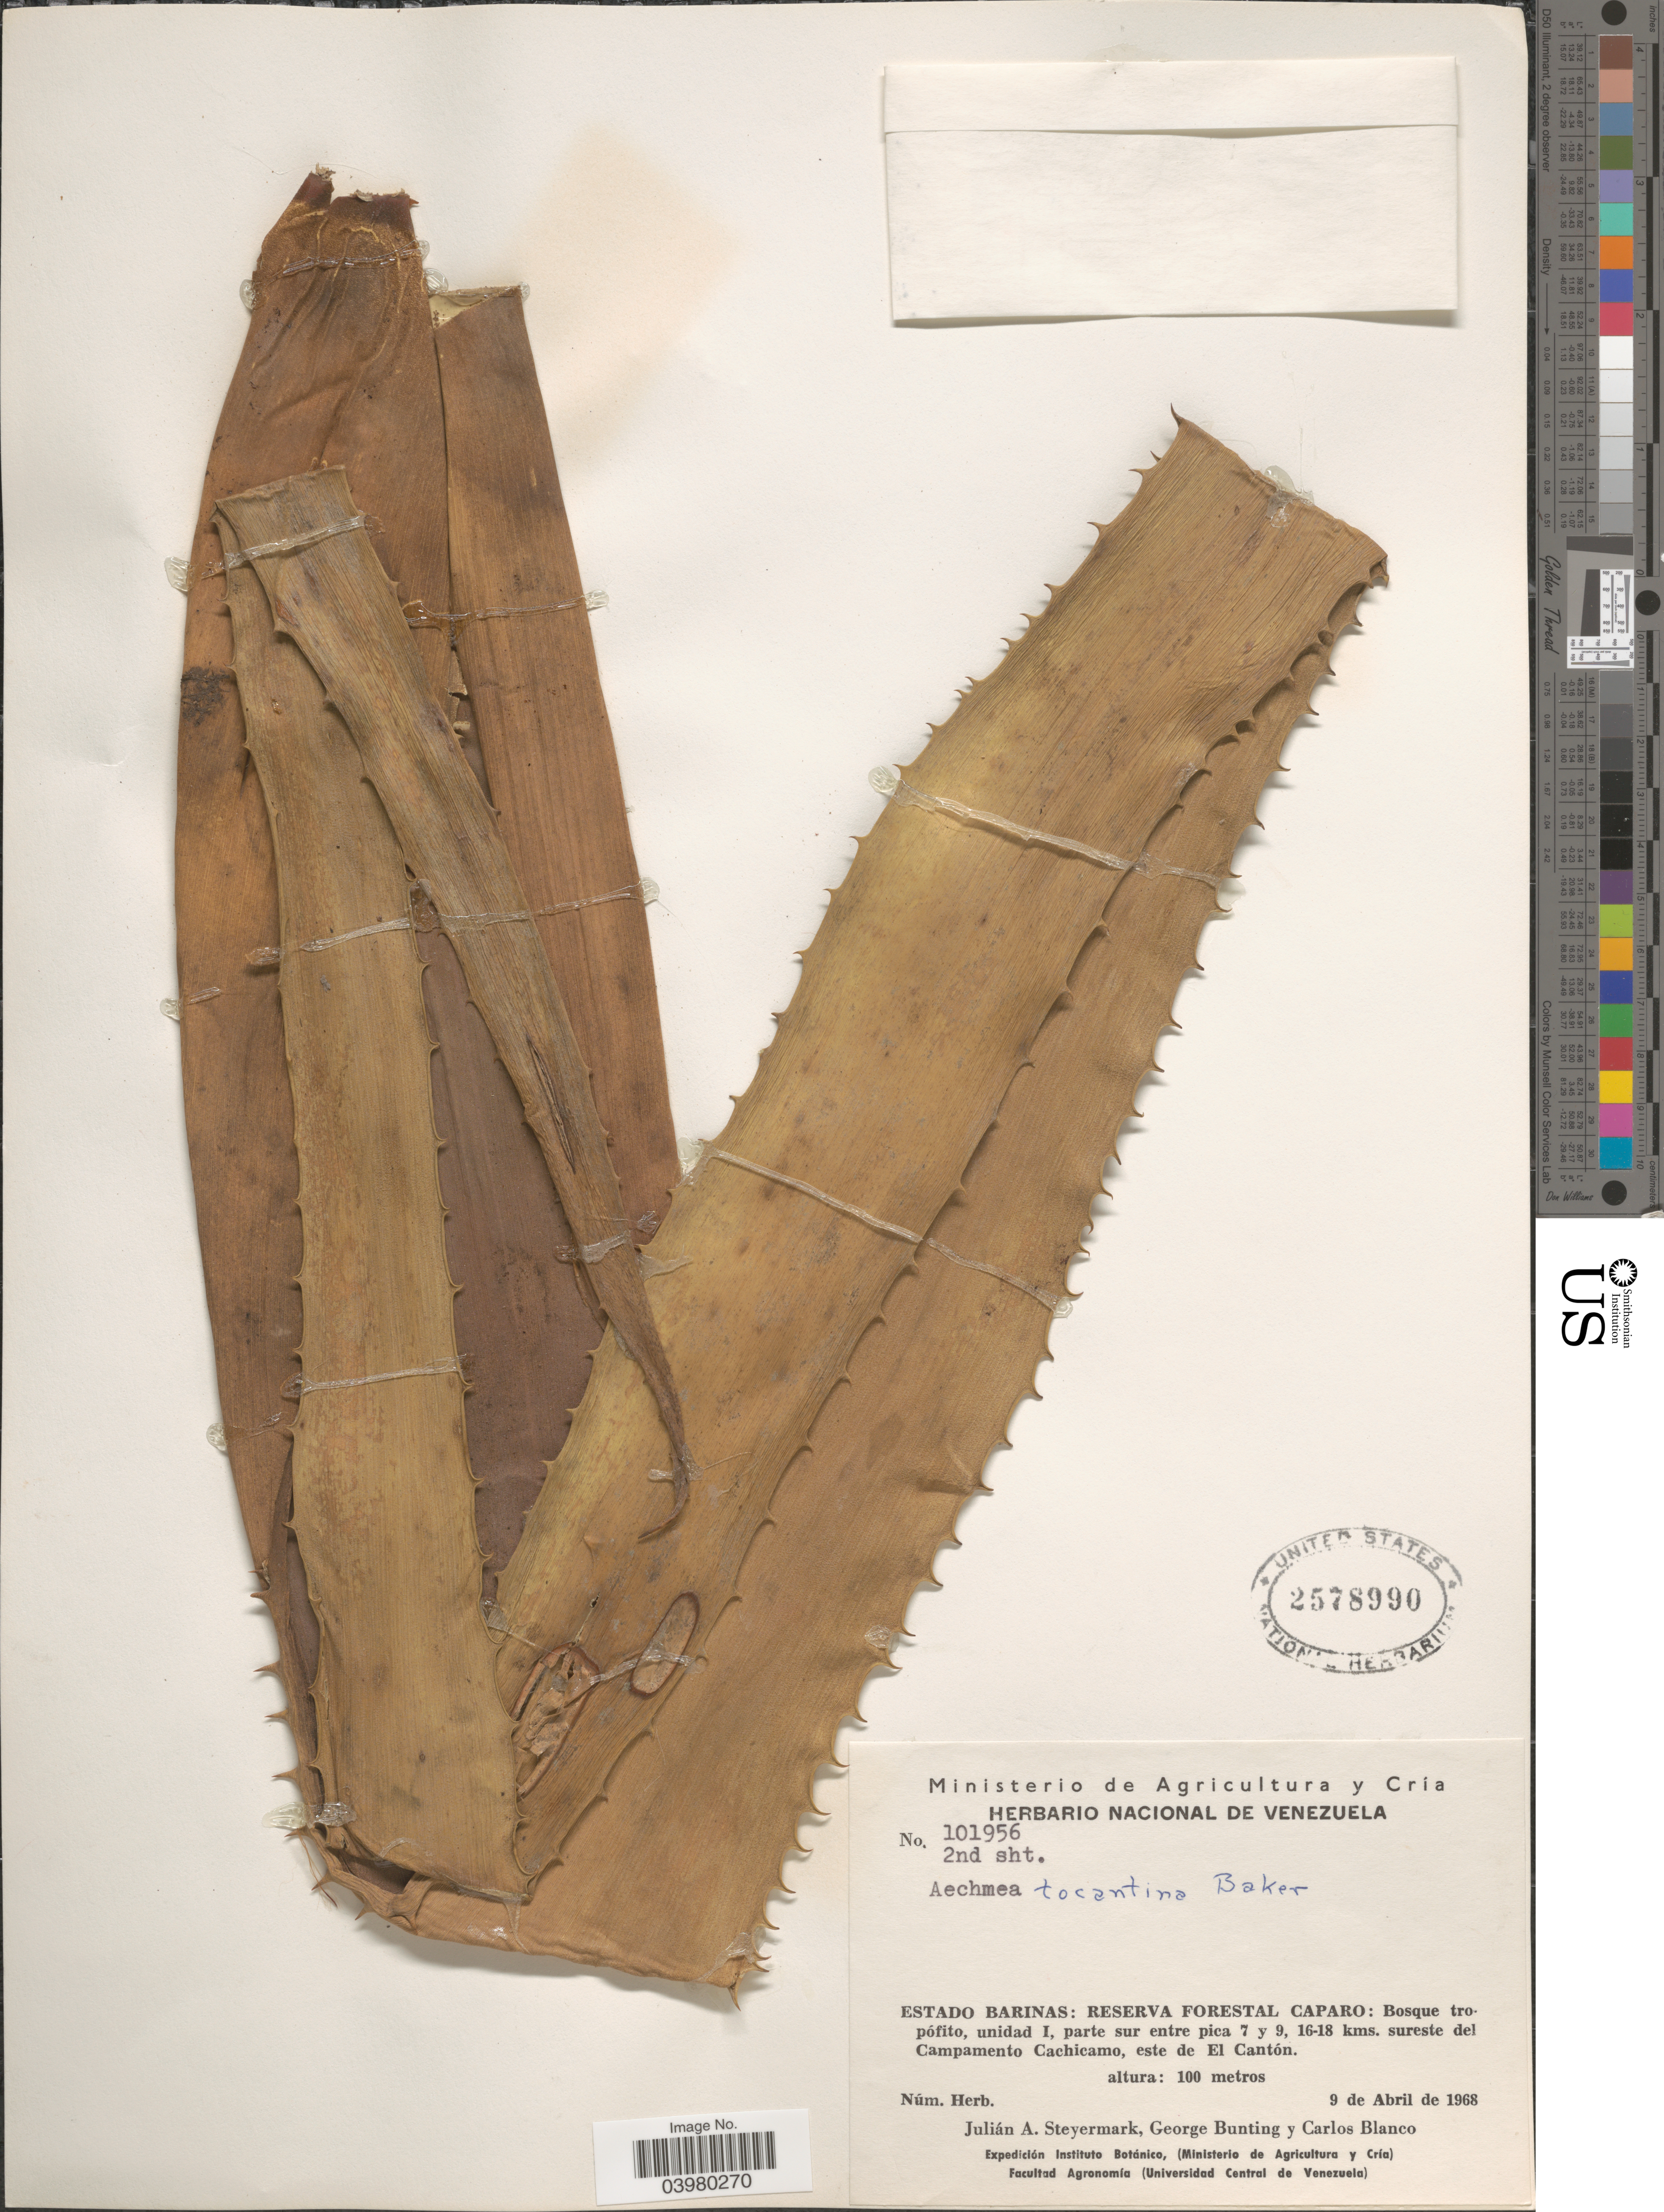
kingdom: Plantae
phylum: Tracheophyta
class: Liliopsida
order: Poales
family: Bromeliaceae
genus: Aechmea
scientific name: Aechmea tocantina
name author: Baker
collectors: J. Steyermark, G. S. Bunting & C. Blanco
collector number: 101956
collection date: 1968-04-09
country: Venezuela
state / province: Barinas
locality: Reserva Forestal Caparo: Bosque tropófito, unidad I, parte sur entre pica 7 y 9, 16-18 kms. sureste del Campamento Cachicamo, este de El Cantón.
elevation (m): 100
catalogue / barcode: US 2578990